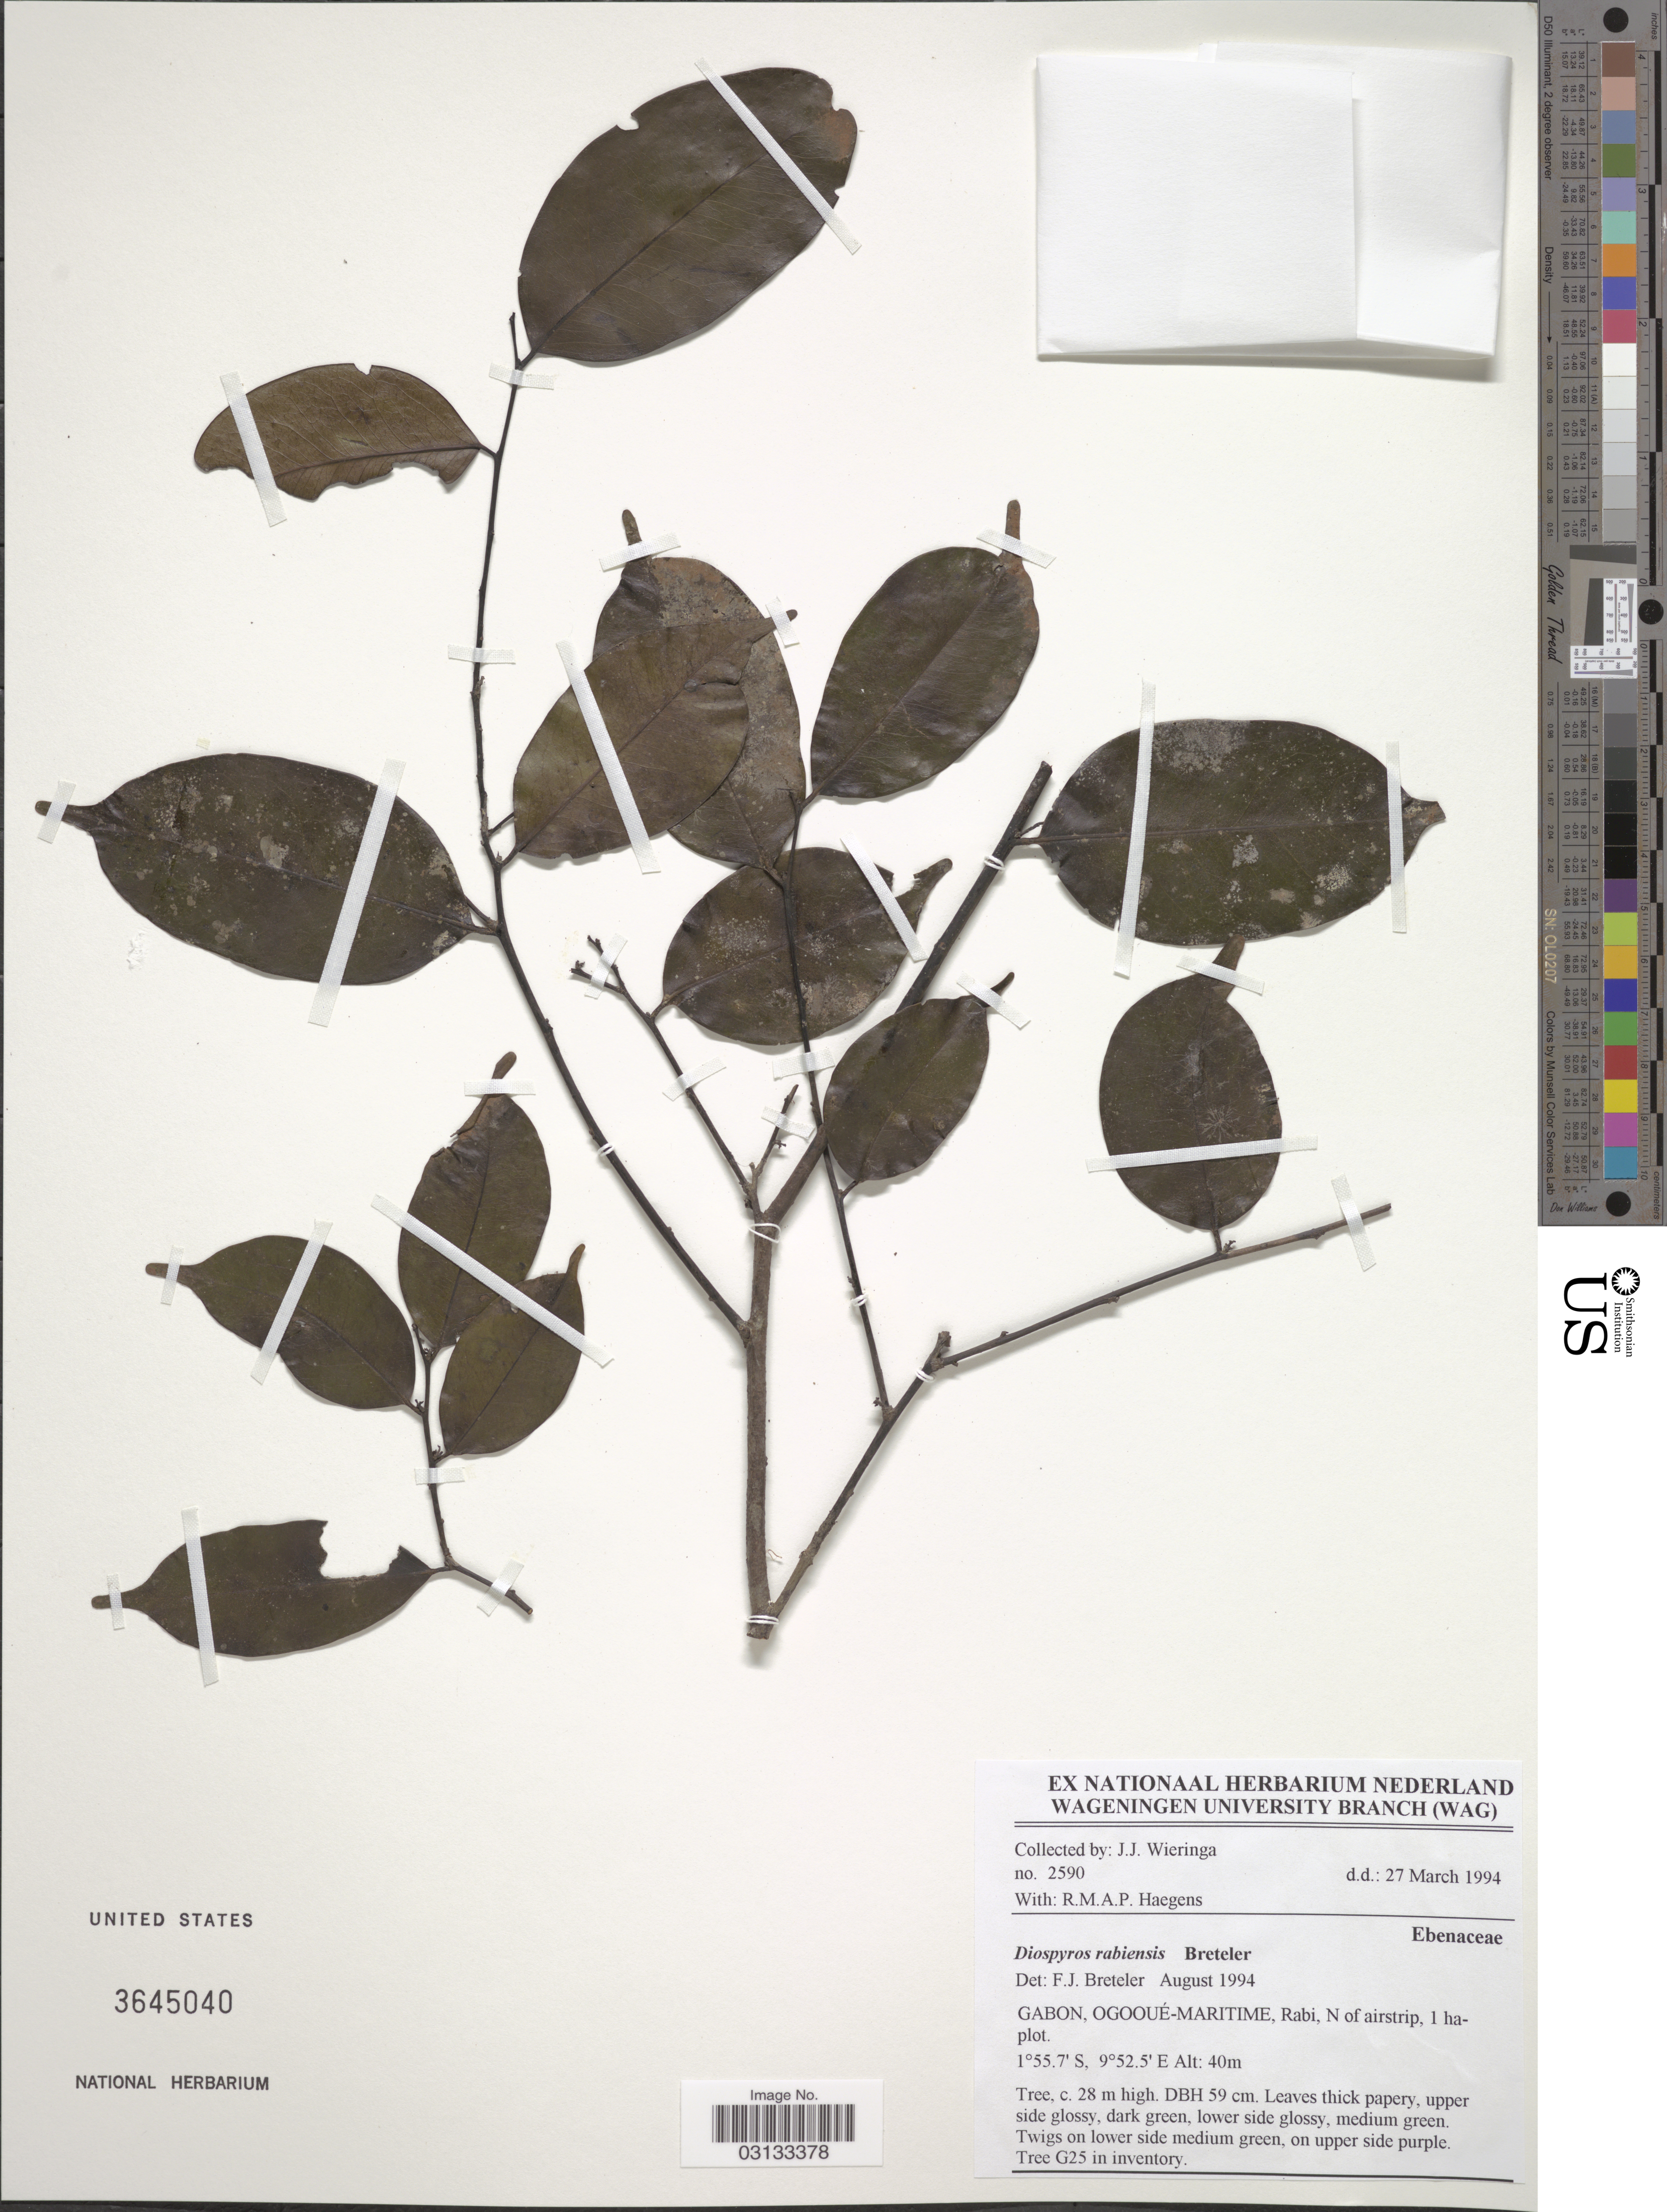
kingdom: Plantae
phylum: Tracheophyta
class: Magnoliopsida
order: Ericales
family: Ebenaceae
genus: Diospyros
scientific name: Diospyros rabiensis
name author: Breteler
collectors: J. Wieringa & R. Haegens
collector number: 2590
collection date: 1994-03-27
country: Gabon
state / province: Ogooue-Maritime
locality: Rabi, N of airstrip, 1 haplot.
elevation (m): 40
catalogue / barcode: US 3645040